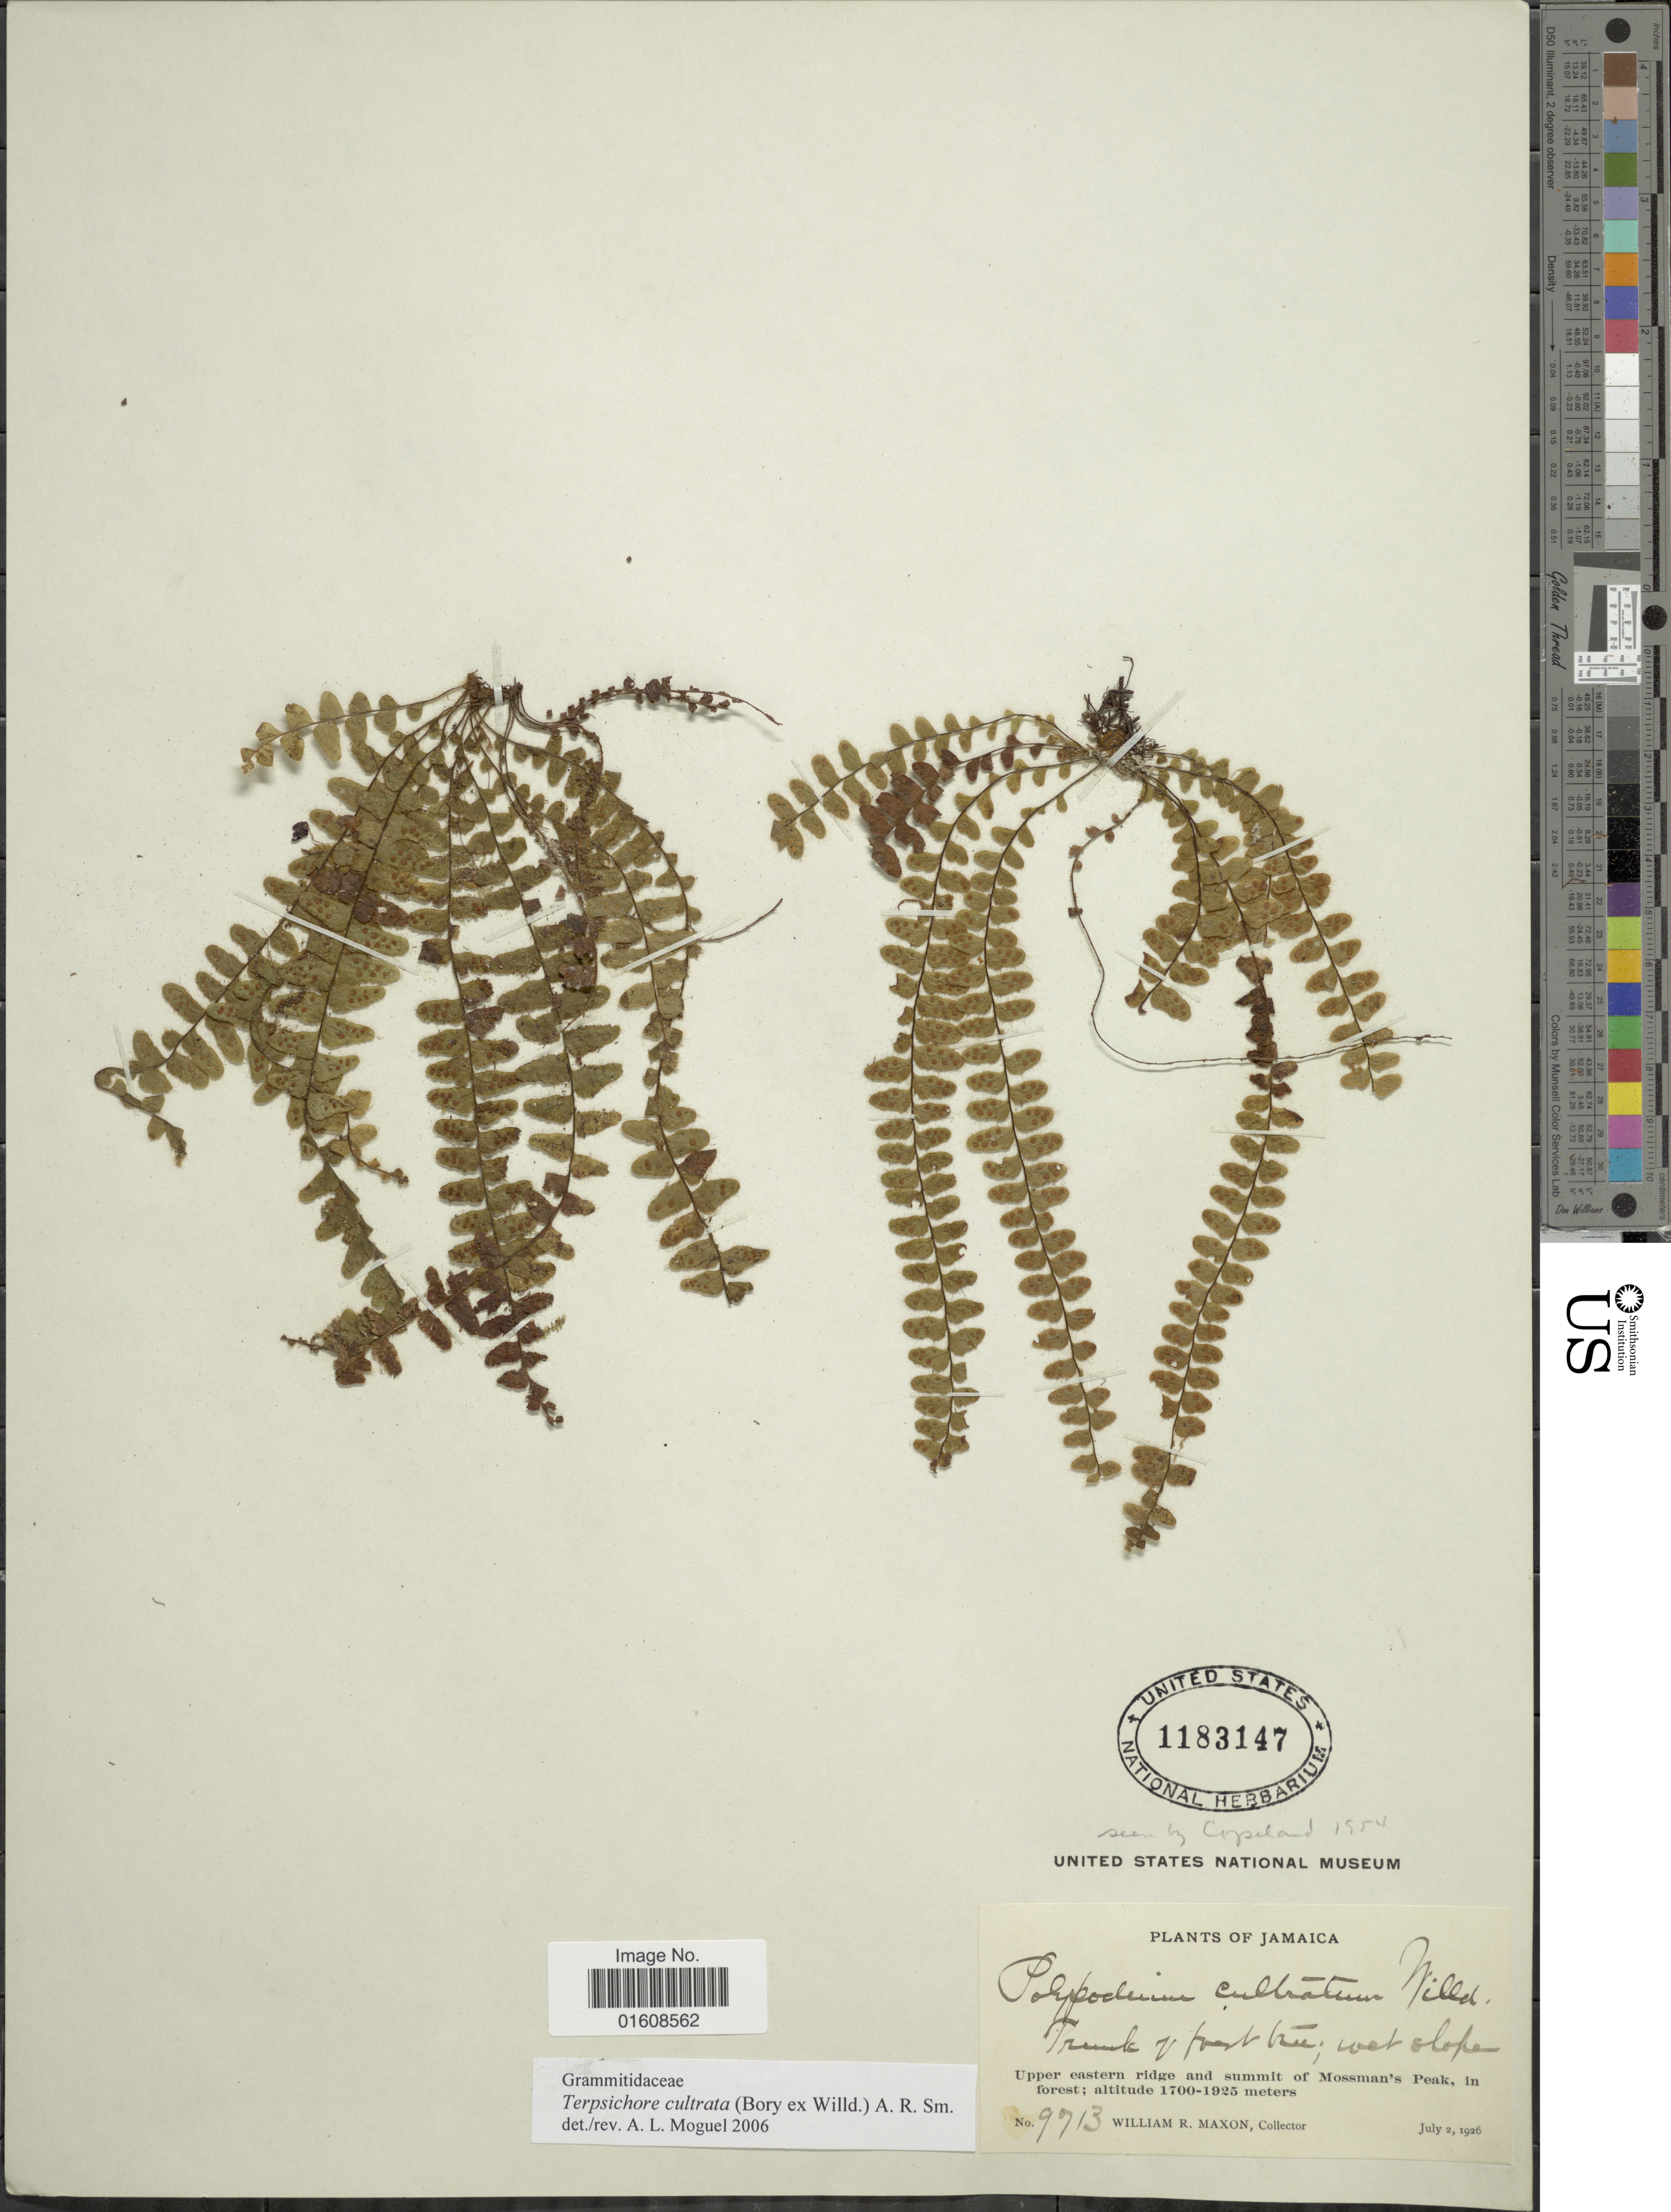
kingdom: Plantae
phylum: Tracheophyta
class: Polypodiopsida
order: Polypodiales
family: Polypodiaceae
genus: Alansmia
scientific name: Alansmia cultrata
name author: (Bory ex Willd.) Moguel & M. Kessler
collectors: W. R. Maxon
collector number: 9713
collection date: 1926-07-02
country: Jamaica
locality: Upper eastern ridge and summit of Mossman's Peak, in forest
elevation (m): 1700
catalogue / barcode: US 1183147